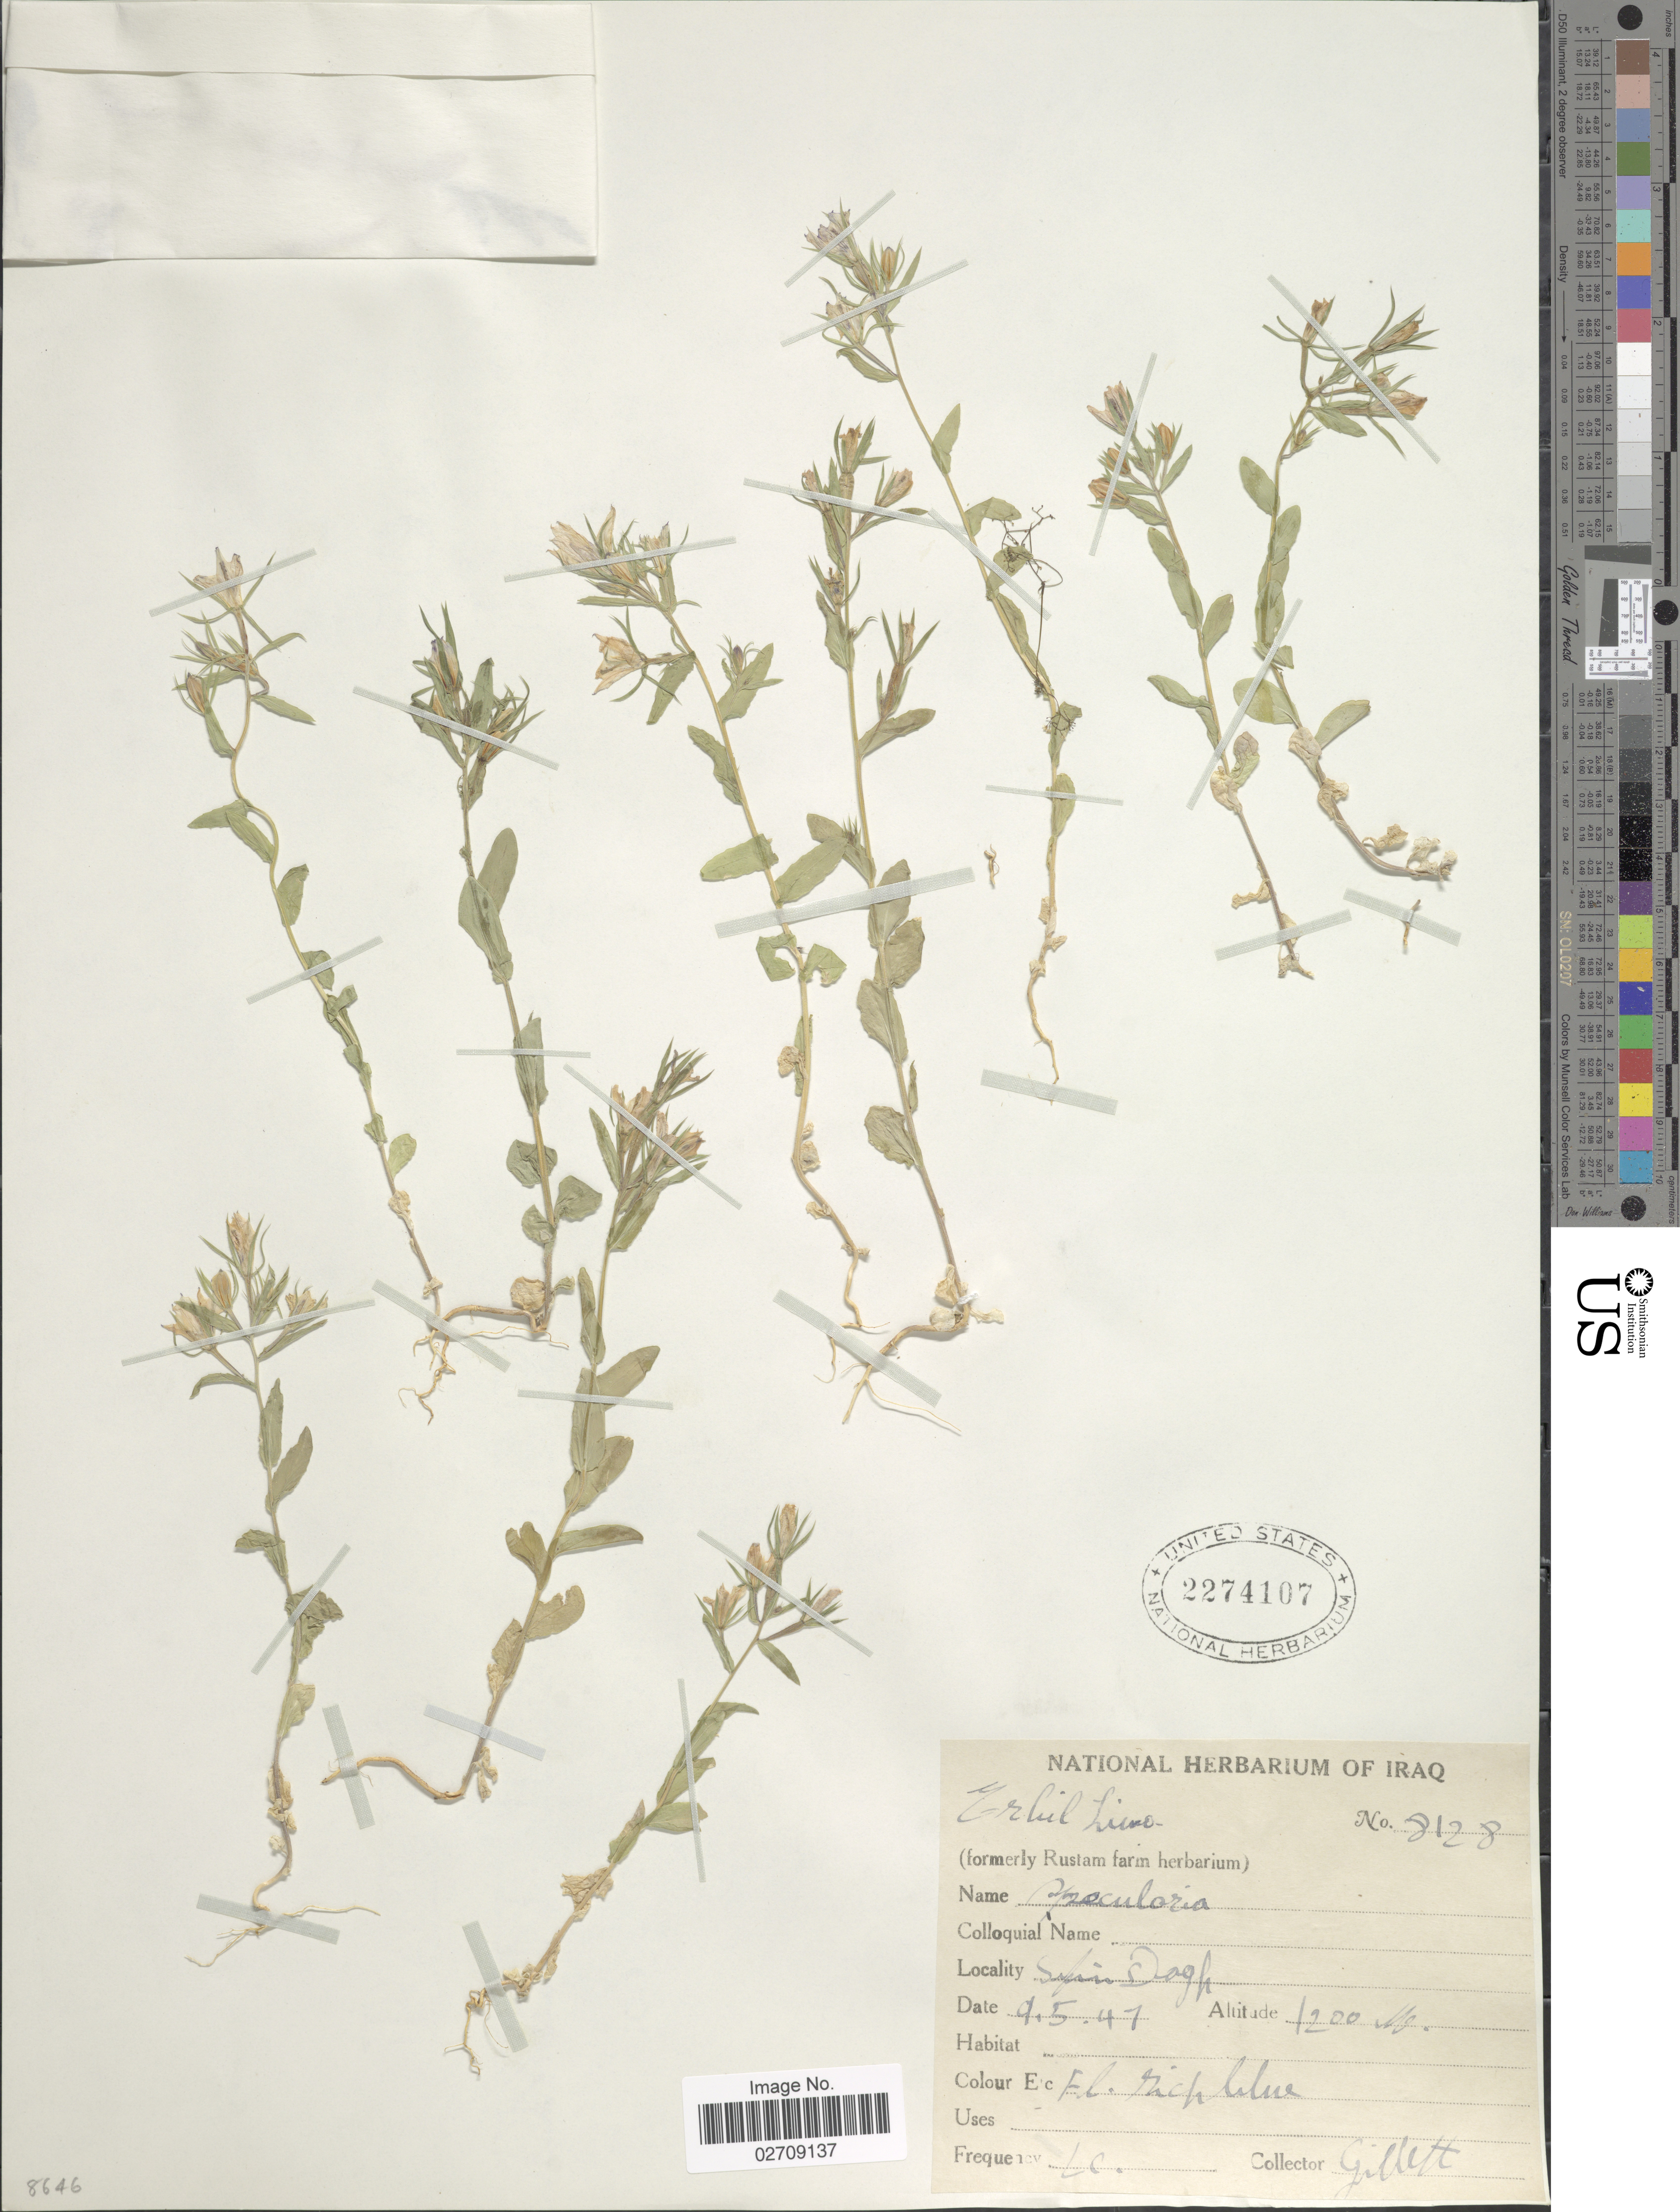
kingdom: Plantae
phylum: Tracheophyta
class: Magnoliopsida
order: Asterales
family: Campanulaceae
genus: Legousia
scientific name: Legousia speculum-veneris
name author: (L.) Chaix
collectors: Gillett, --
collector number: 8128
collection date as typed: Transcribed d/m/y: 9/5/47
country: Iraq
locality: Sefin Dagh, Erbil Liwa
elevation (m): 1200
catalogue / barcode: US 2274107